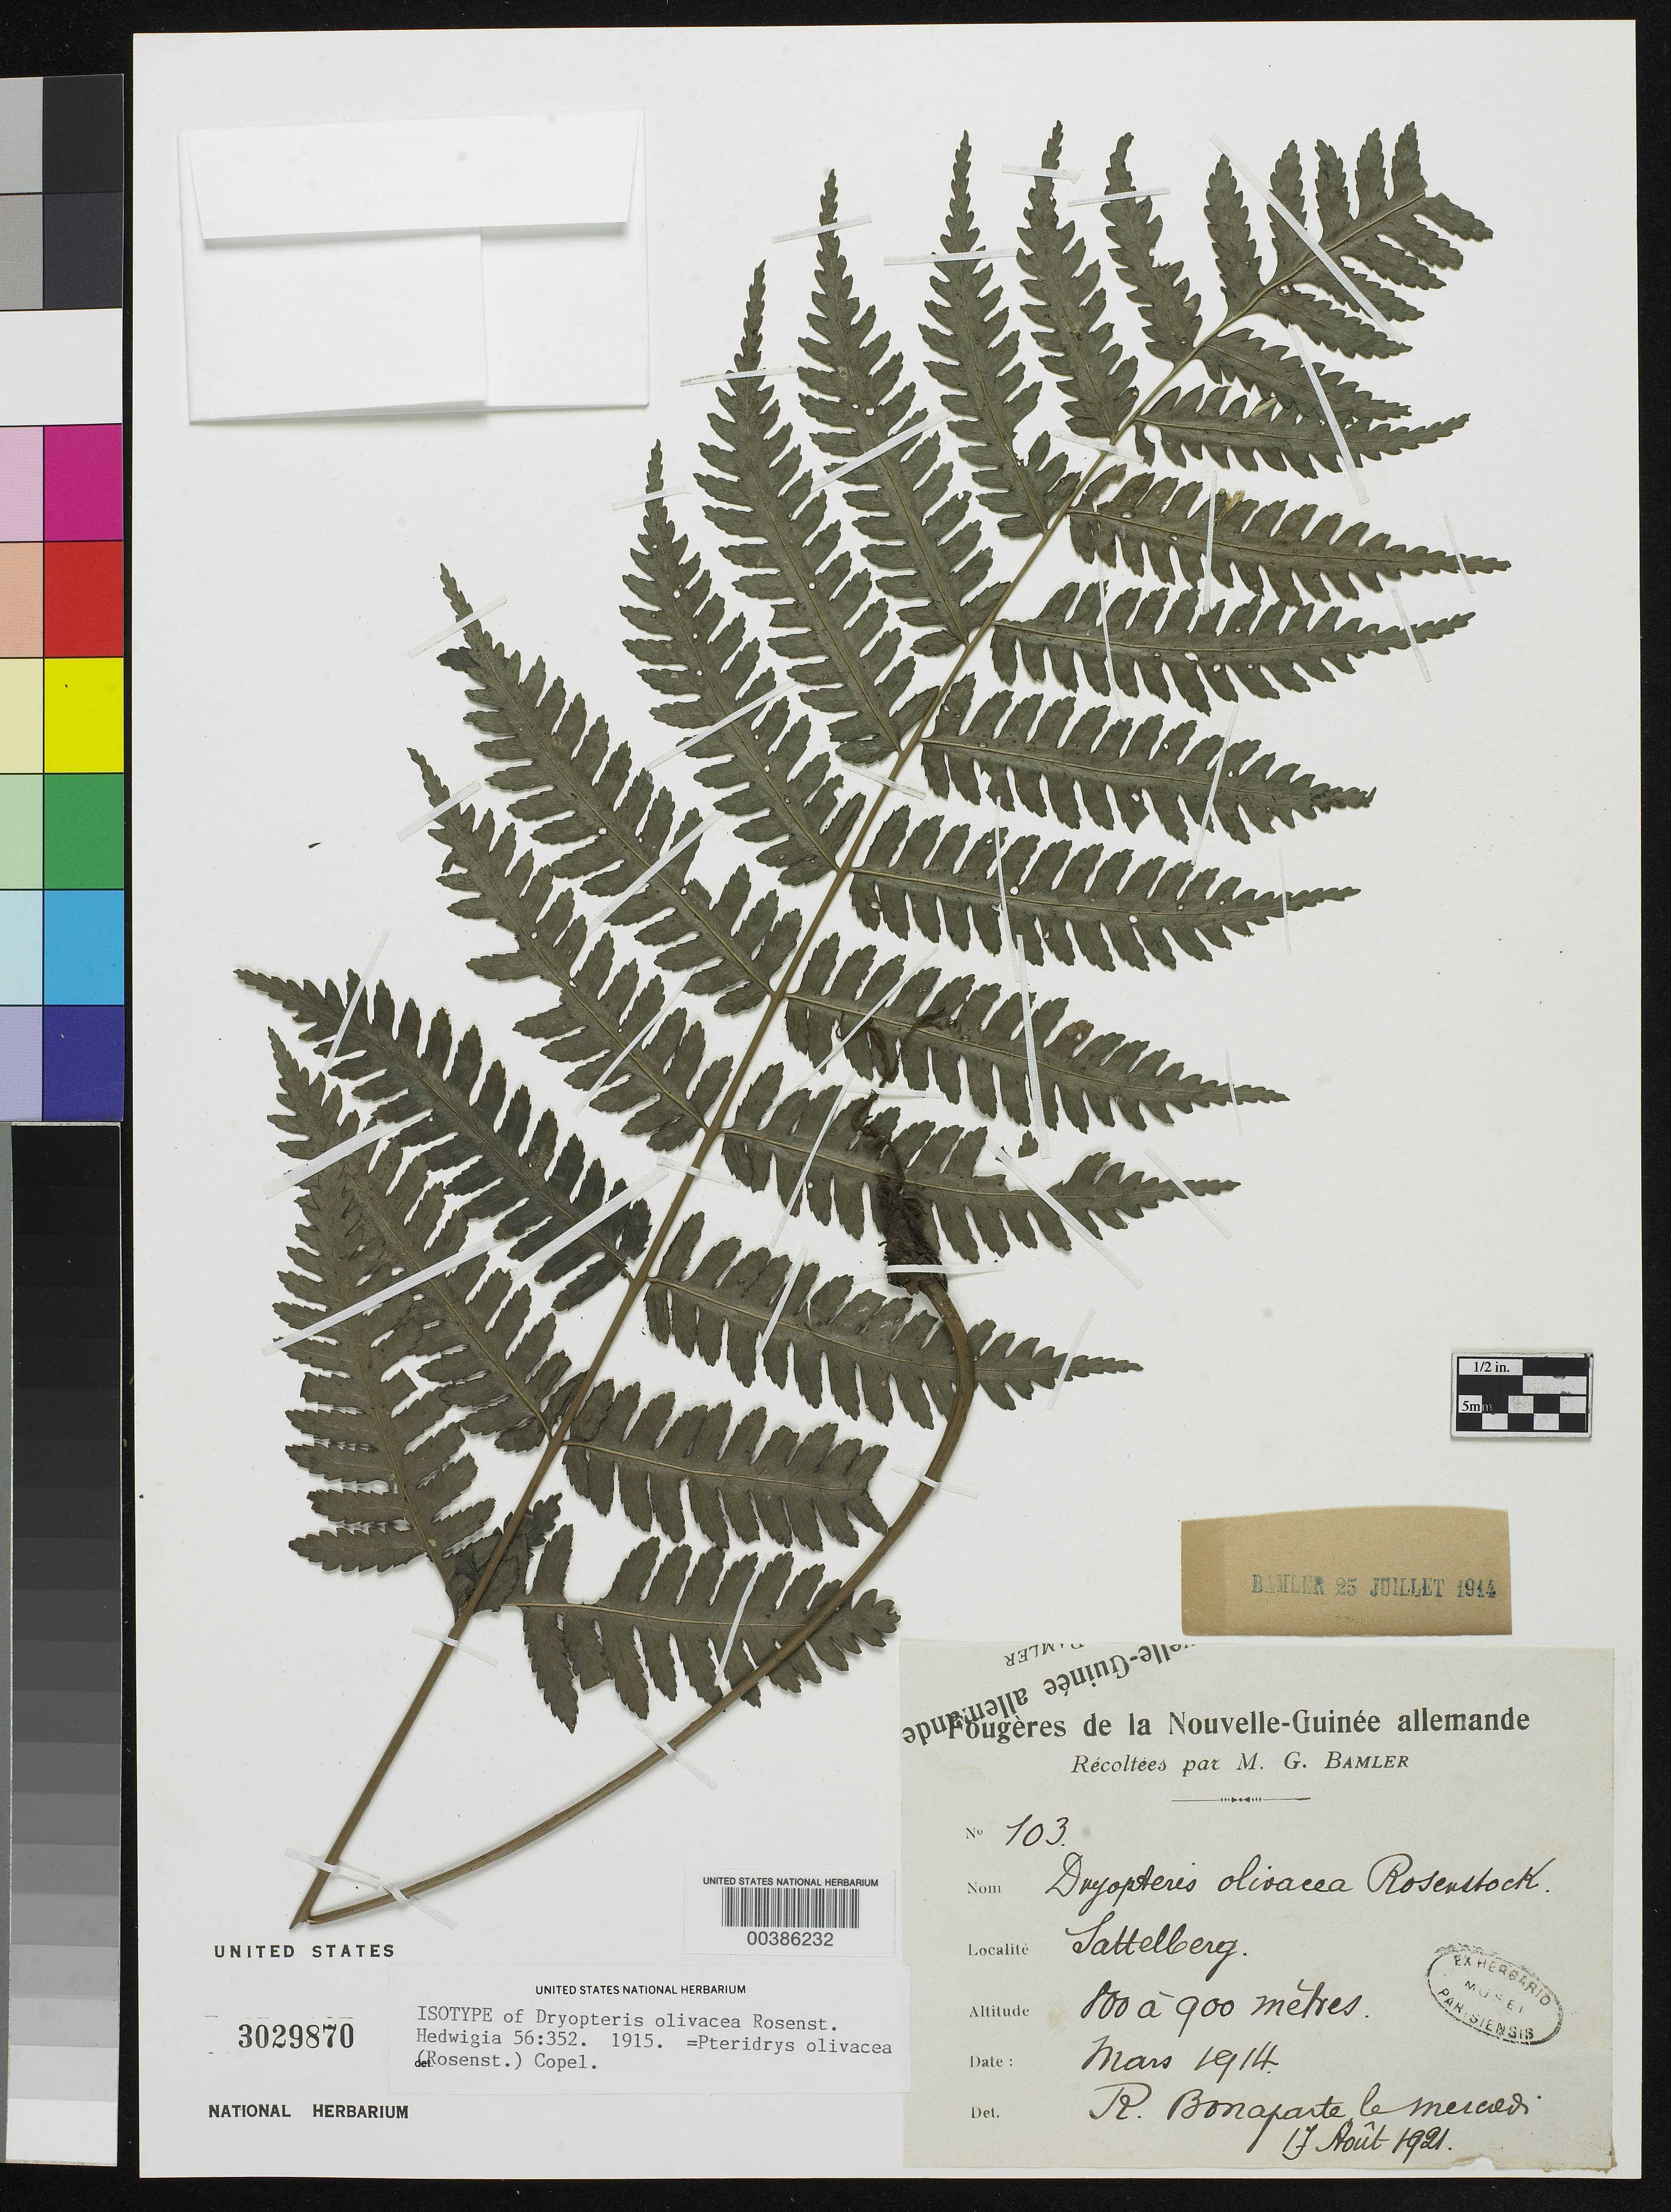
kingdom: Plantae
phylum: Tracheophyta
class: Polypodiopsida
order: Polypodiales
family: Dryopteridaceae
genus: Dryopteris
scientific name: Dryopteris olivacea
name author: Rosenst.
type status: Isotype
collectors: G. Bamler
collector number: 103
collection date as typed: Mar 1914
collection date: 1914-03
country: Papua New Guinea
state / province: Morobe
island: New Guinea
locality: Sattelberg.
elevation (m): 800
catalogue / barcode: US 3029870